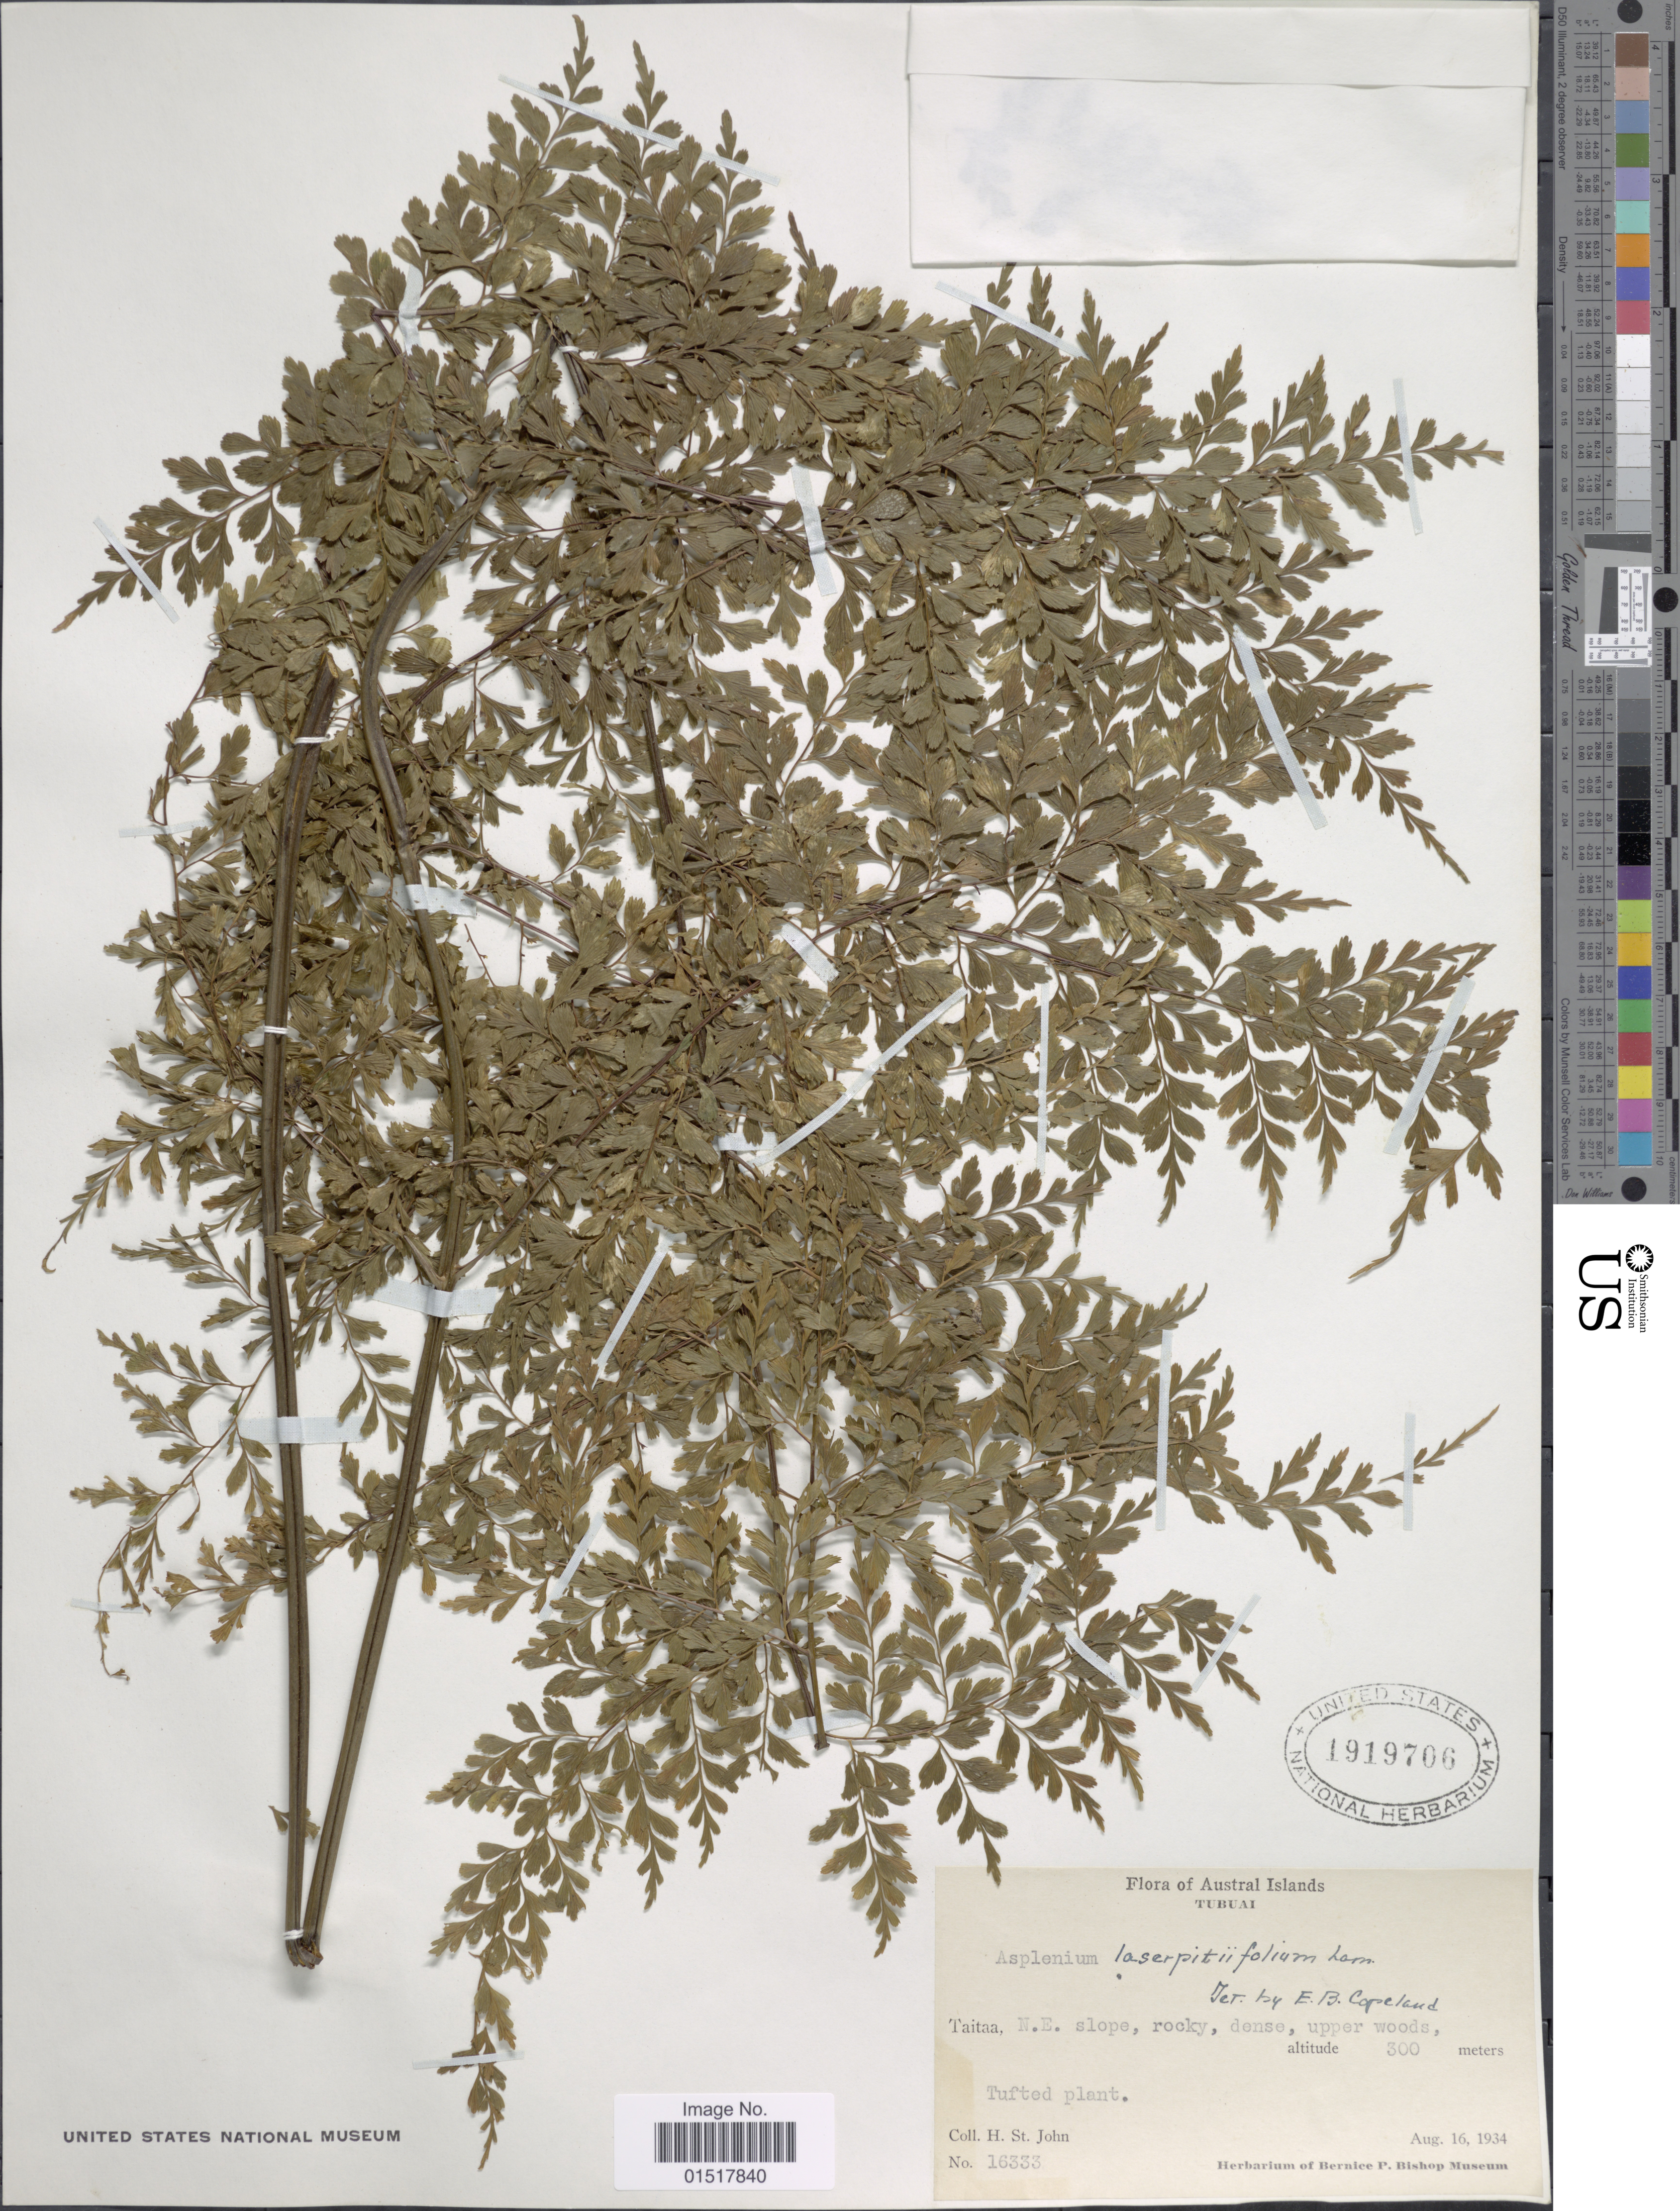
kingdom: Plantae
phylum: Tracheophyta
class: Polypodiopsida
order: Polypodiales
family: Aspleniaceae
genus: Asplenium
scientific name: Asplenium laserpitiifolium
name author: Lam.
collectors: H. St. John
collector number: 16333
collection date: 1934-08-16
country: French Polynesia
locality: Austral Islands. Tubuai. Taitaa, N.E. slope, rocky, dense, upper woods.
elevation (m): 300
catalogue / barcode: US 1919706